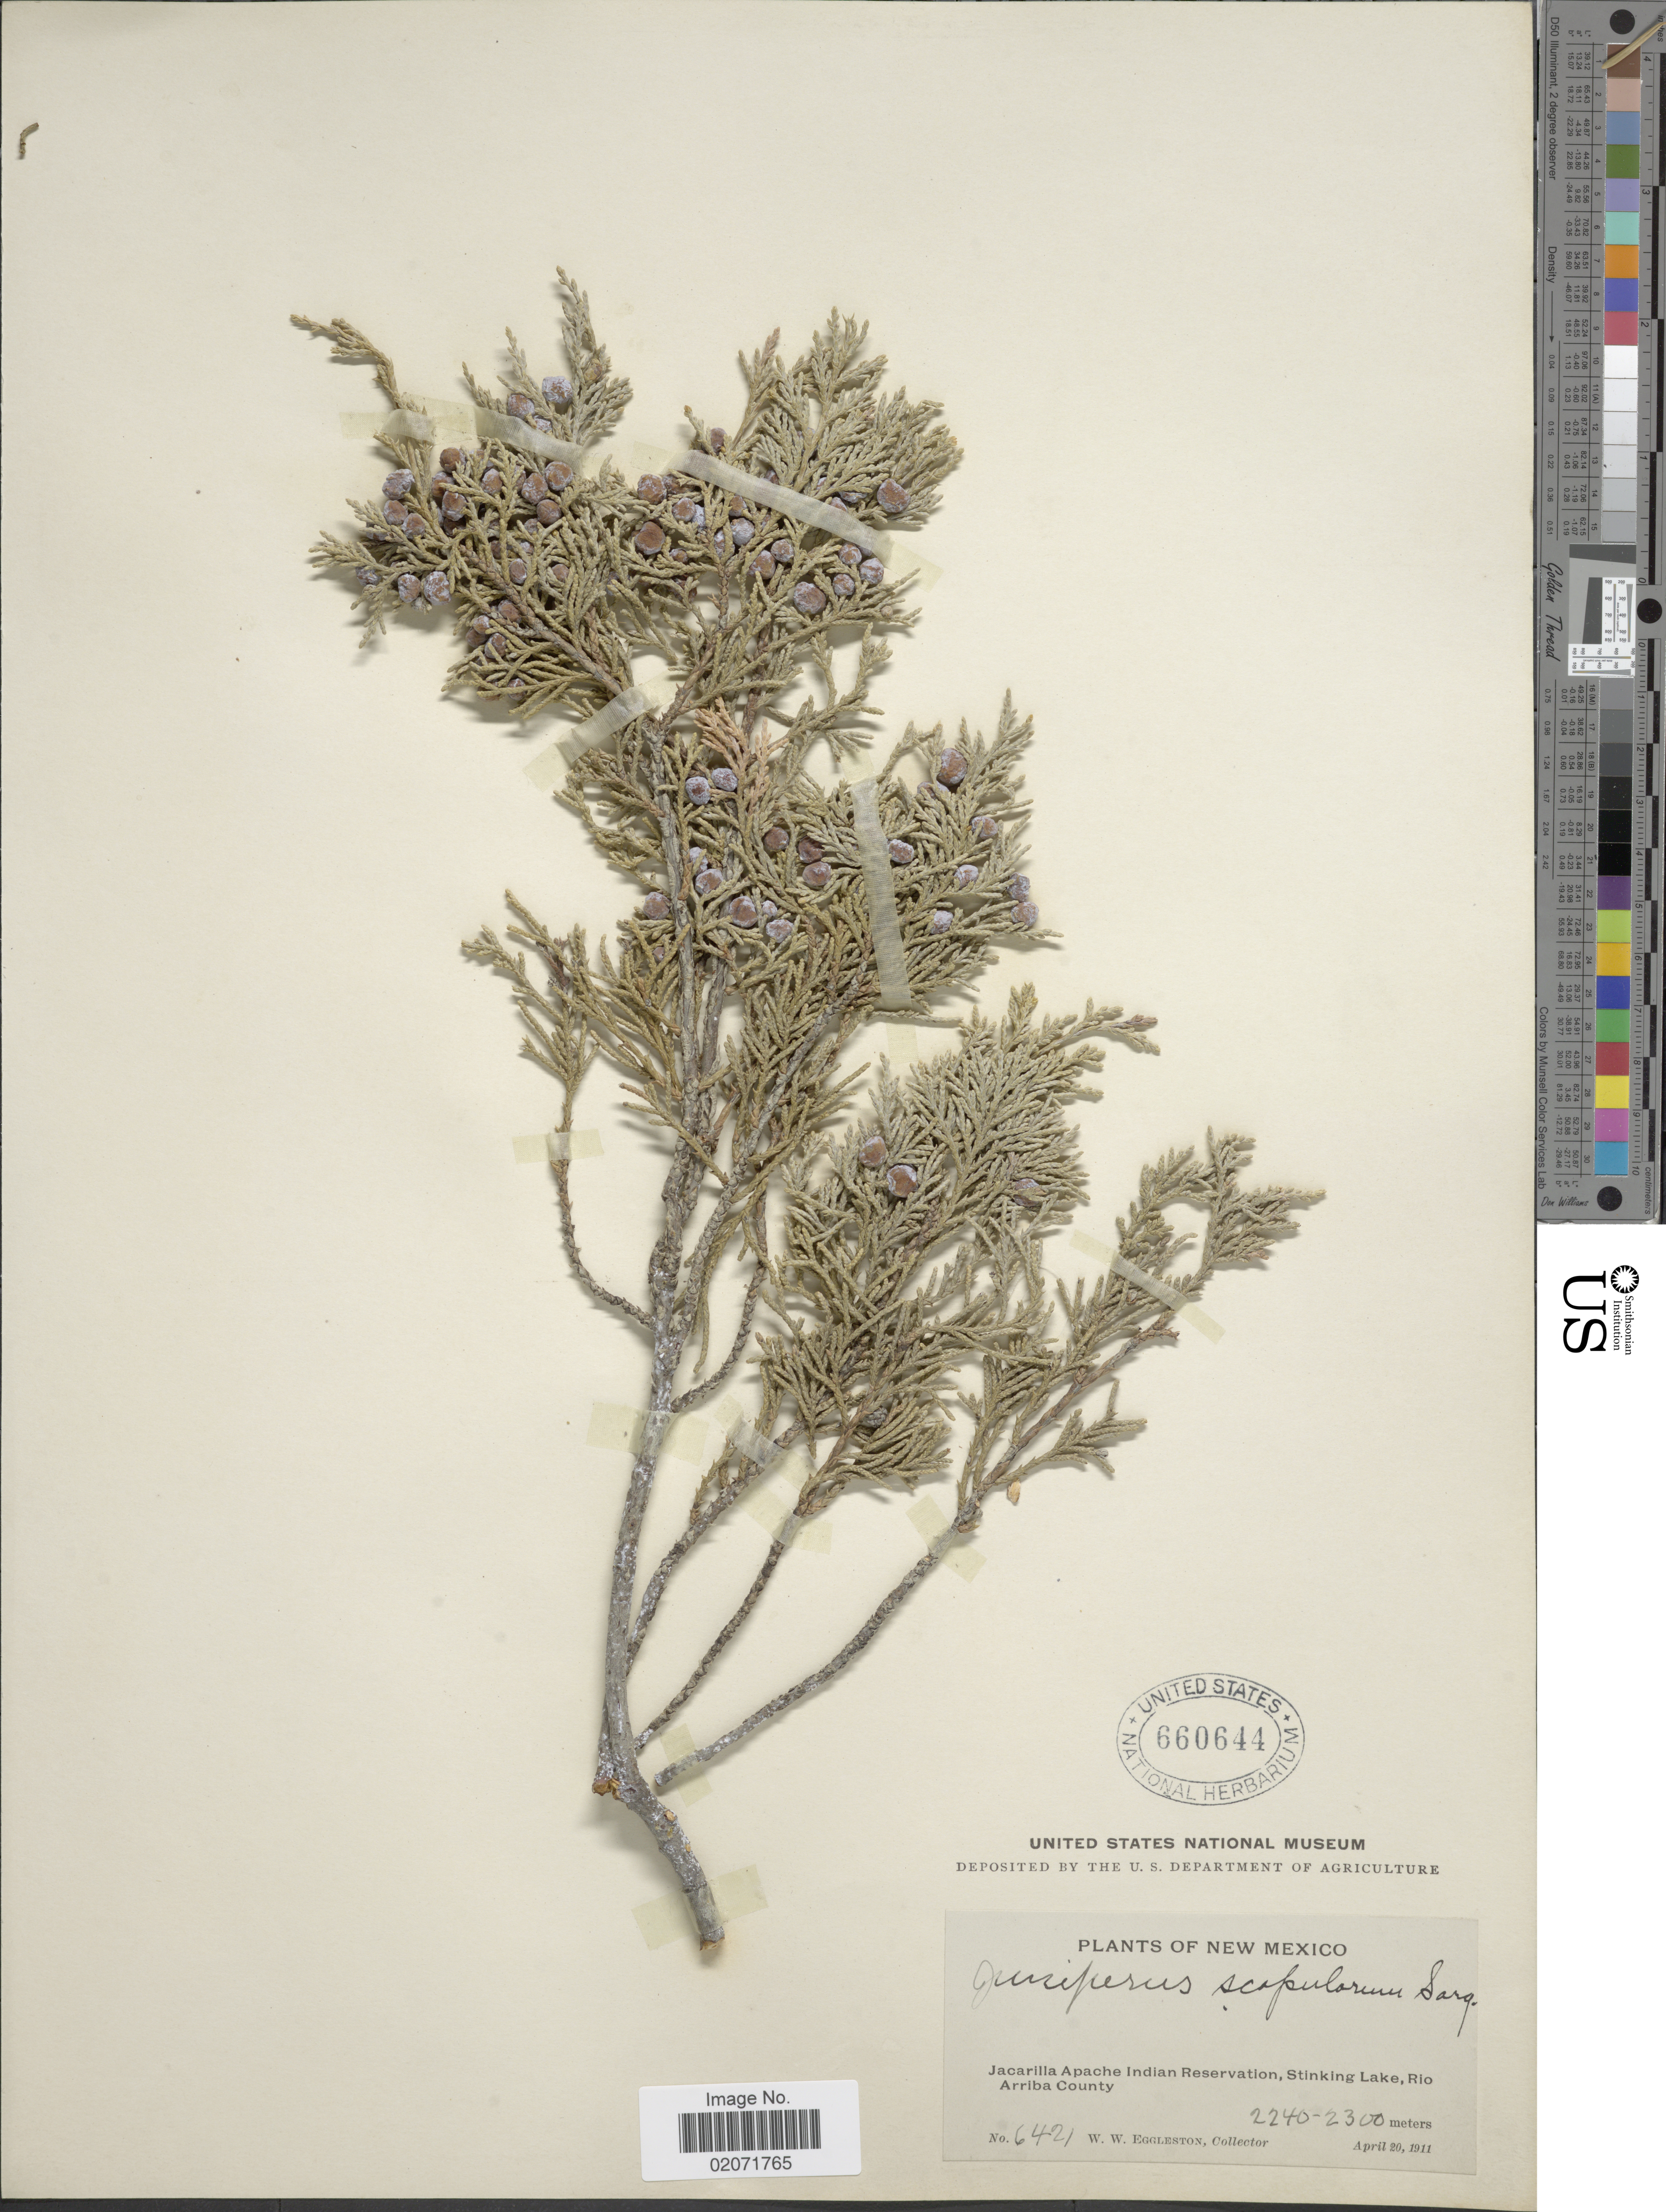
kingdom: Plantae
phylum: Tracheophyta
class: Pinopsida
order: Pinales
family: Cupressaceae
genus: Juniperus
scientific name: Juniperus scopulorum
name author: Sarg.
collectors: W. W. Eggleston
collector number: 6421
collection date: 1911-04-20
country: United States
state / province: New Mexico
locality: Jacarilla Apache Indian Reservation, Stinking Lake, Rio Arriba County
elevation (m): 2240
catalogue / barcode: US 660644